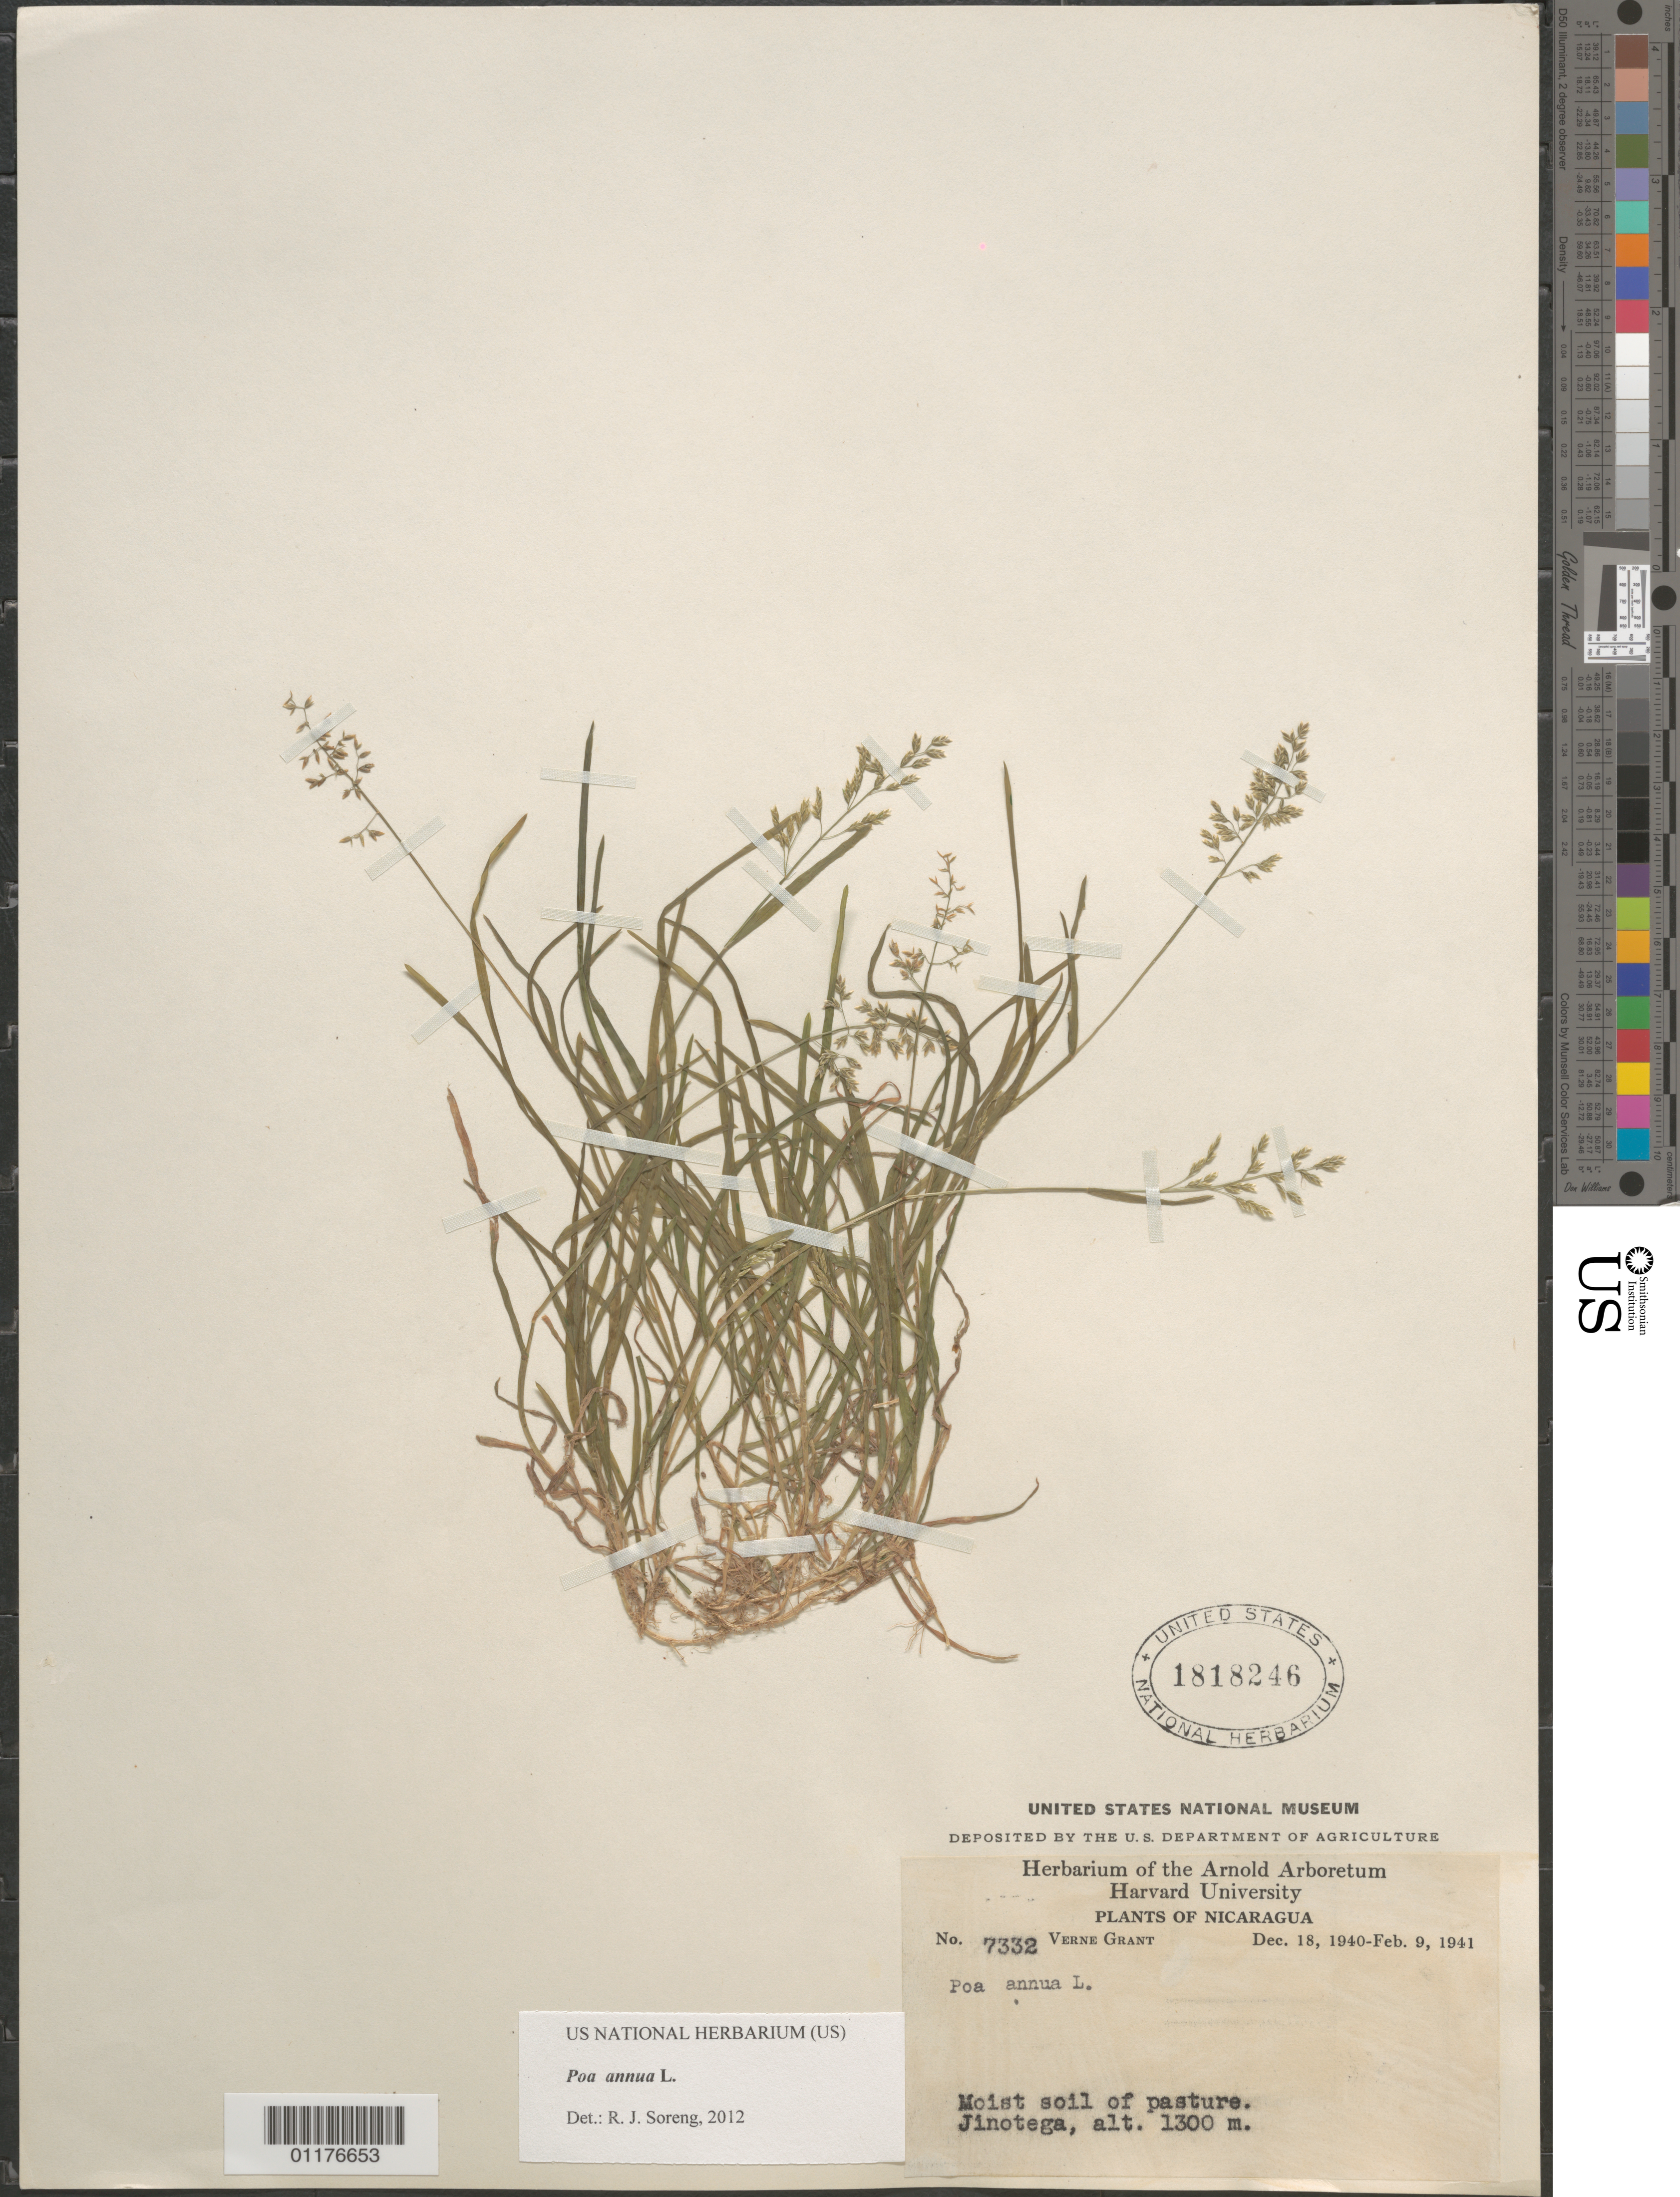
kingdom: Plantae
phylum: Tracheophyta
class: Liliopsida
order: Poales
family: Poaceae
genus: Poa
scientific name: Poa annua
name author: L.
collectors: V. Grant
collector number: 7332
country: Nicaragua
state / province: Jinotega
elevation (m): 1300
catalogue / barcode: US 1818246